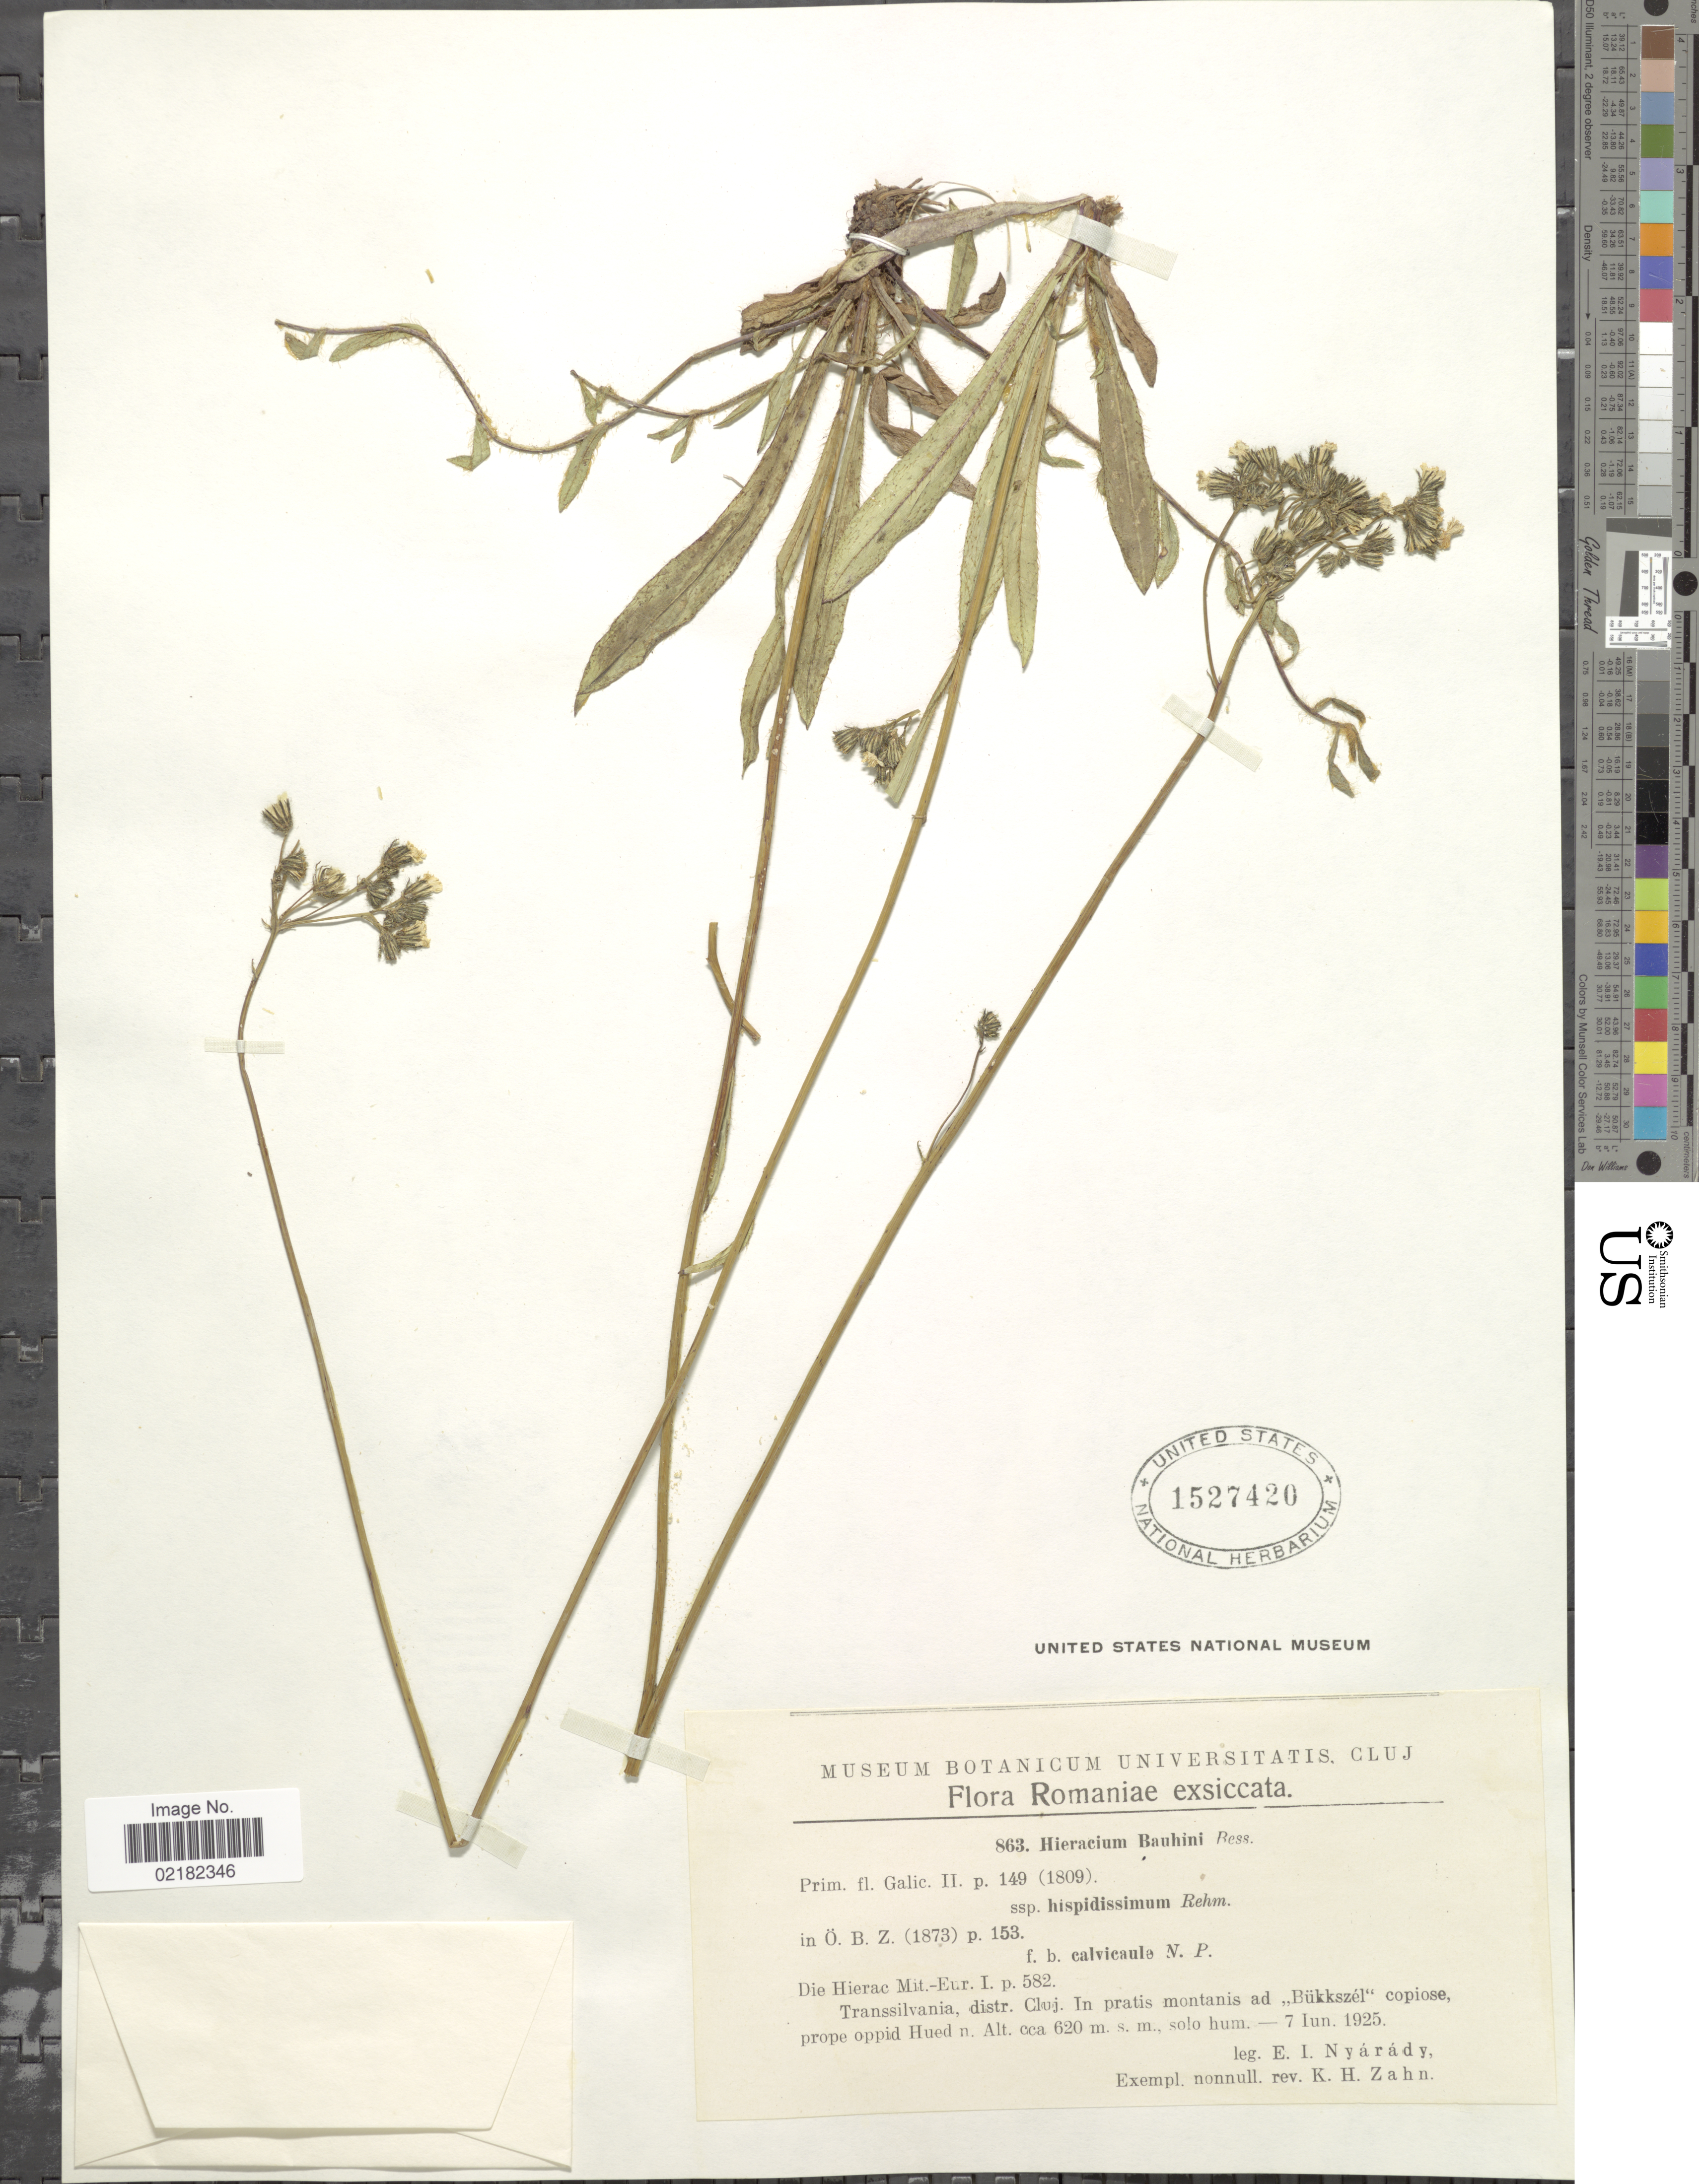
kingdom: Plantae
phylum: Tracheophyta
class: Magnoliopsida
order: Asterales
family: Asteraceae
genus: Hieracium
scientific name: Hieracium bauhini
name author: Schult.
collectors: E. Nyárády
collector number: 863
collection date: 1925-06-07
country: Romania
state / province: Cluj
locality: Romaniae, Transsilvania, in pratis montanis ad "Bukkszel"copiose, prope oppid Hued.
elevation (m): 620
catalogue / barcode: US 1527420